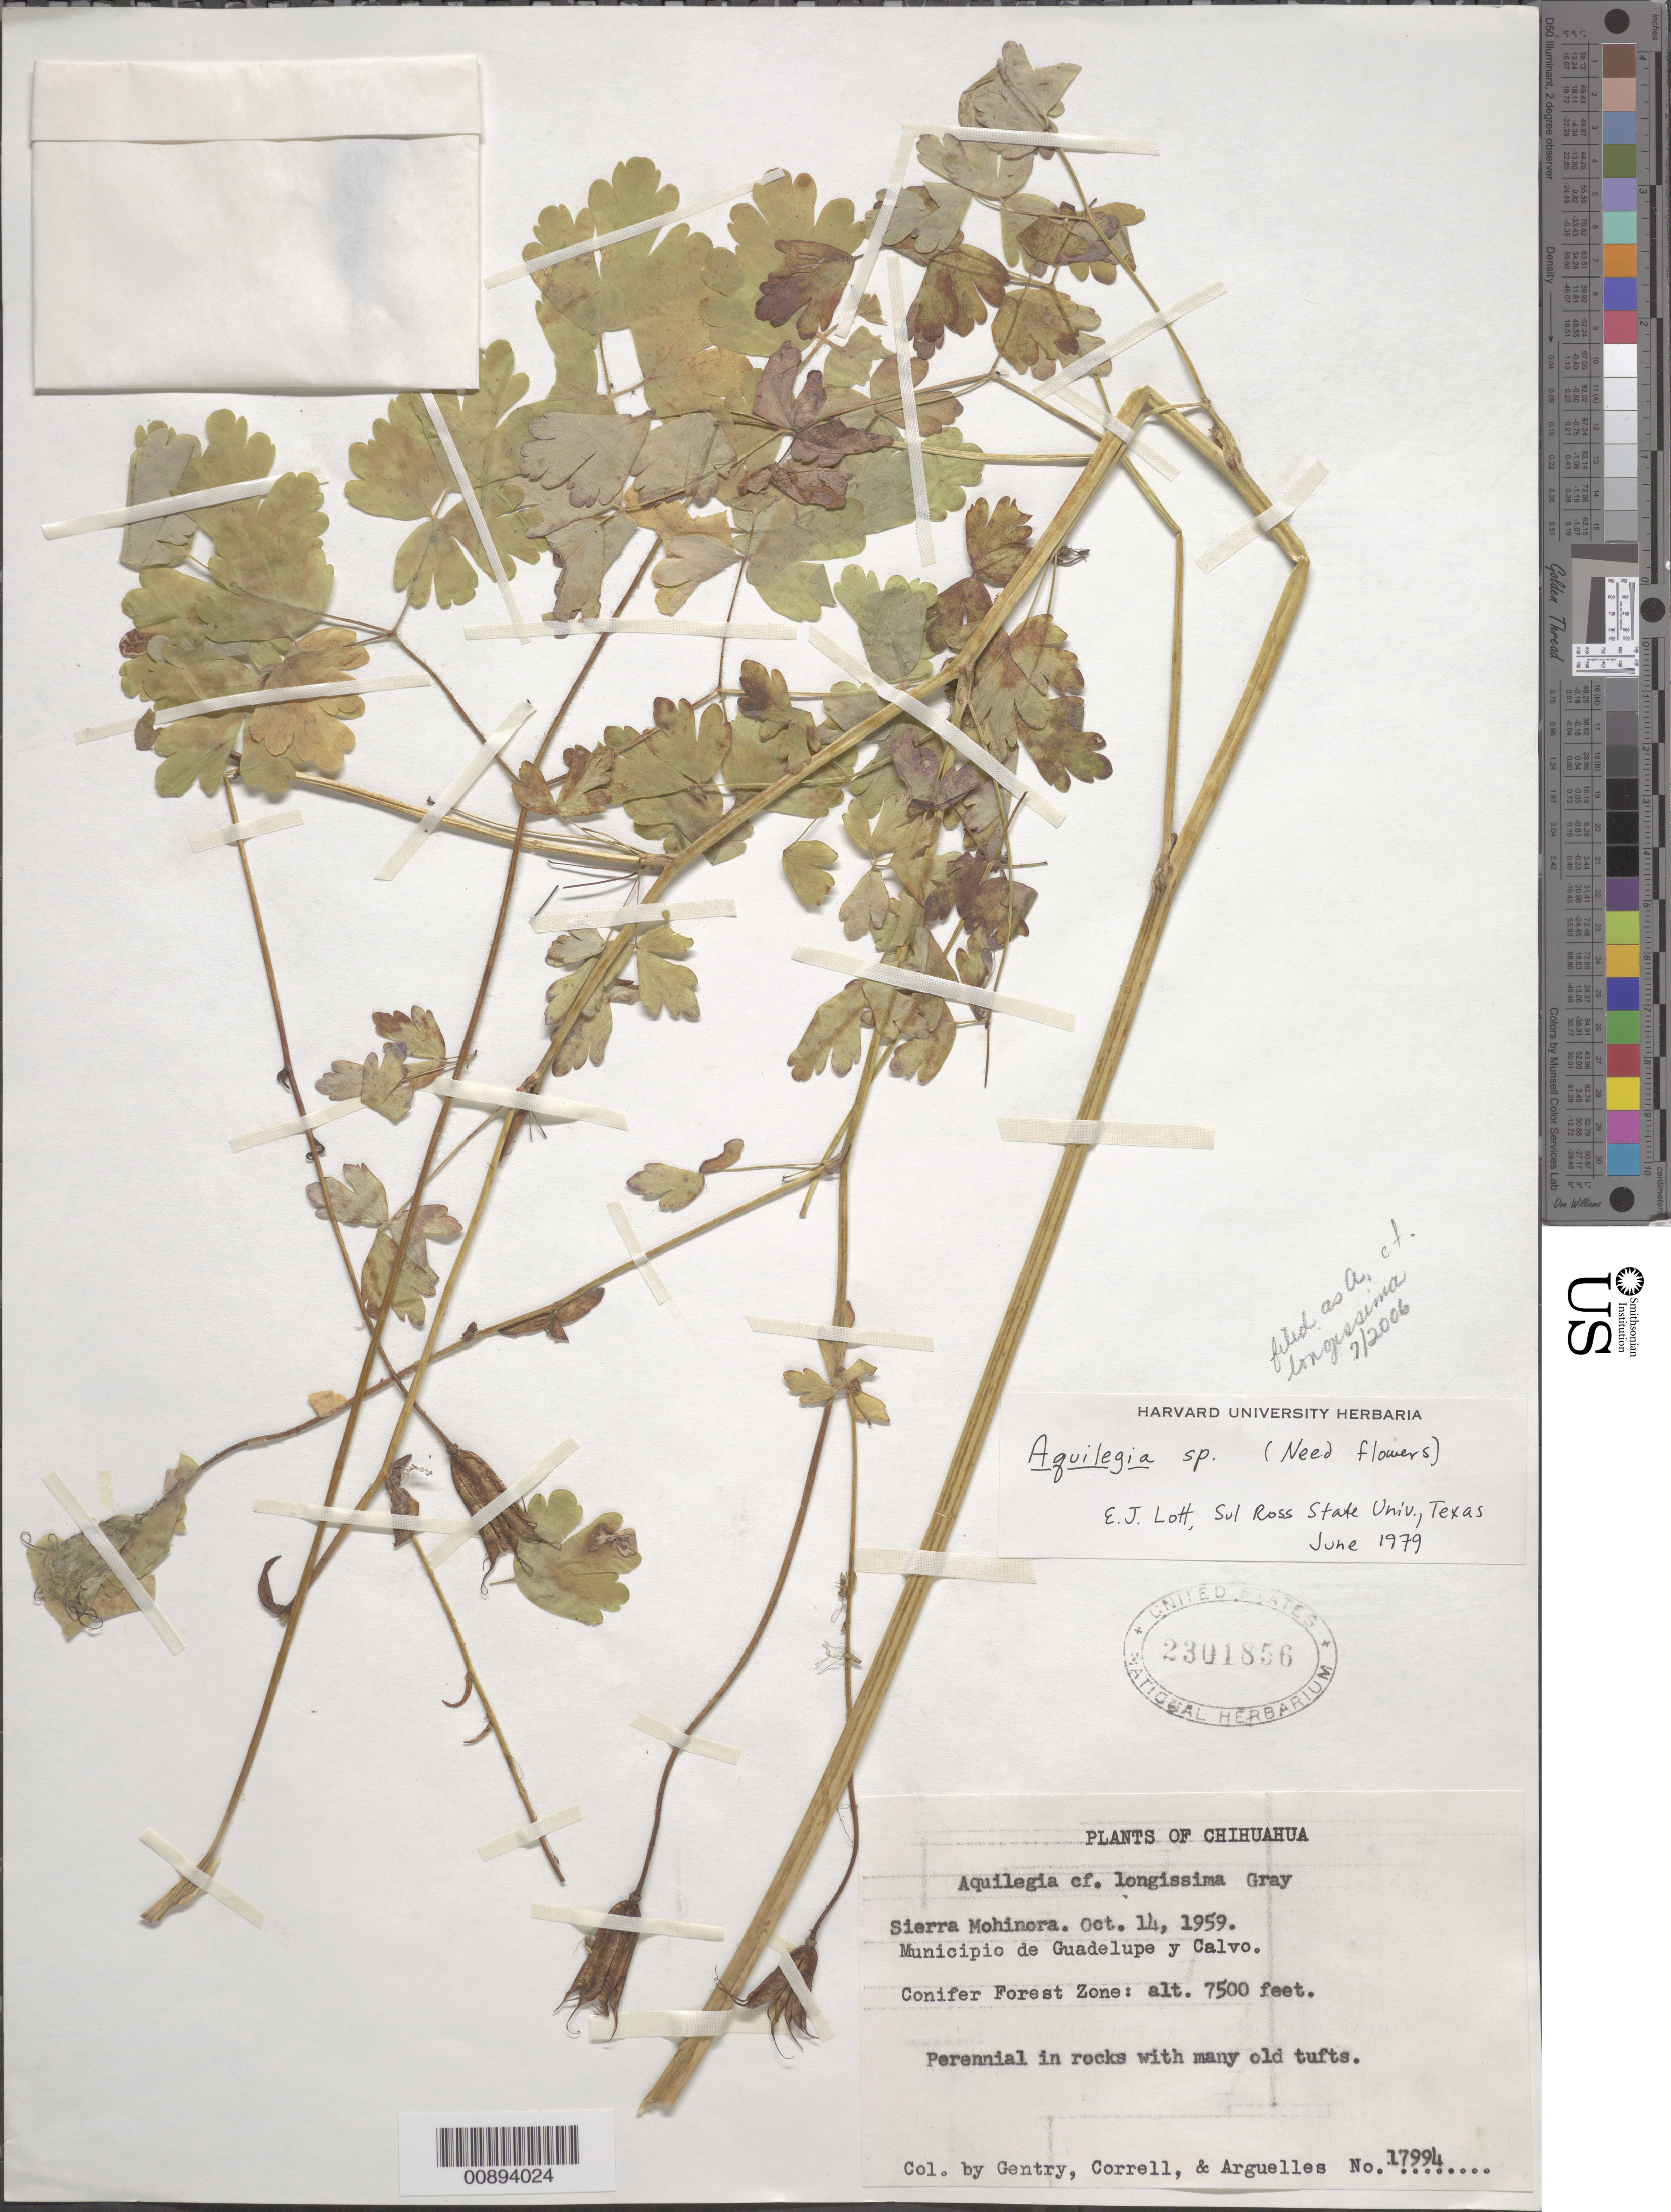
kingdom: Plantae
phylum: Tracheophyta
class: Magnoliopsida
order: Ranunculales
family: Ranunculaceae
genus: Aquilegia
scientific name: Aquilegia longissima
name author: A. Gray ex S. Watson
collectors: Gentry, --, -- Correll & Arguelles, --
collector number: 17994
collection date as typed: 14 Oct 1959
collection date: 1959-10-14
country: Mexico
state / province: Chihuahua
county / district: Guadalupe y Calvo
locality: Sierra mohinora, Chihuahua.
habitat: Conifer Forest Zone. In rocks with old tufts.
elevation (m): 2286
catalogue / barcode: US 2301856